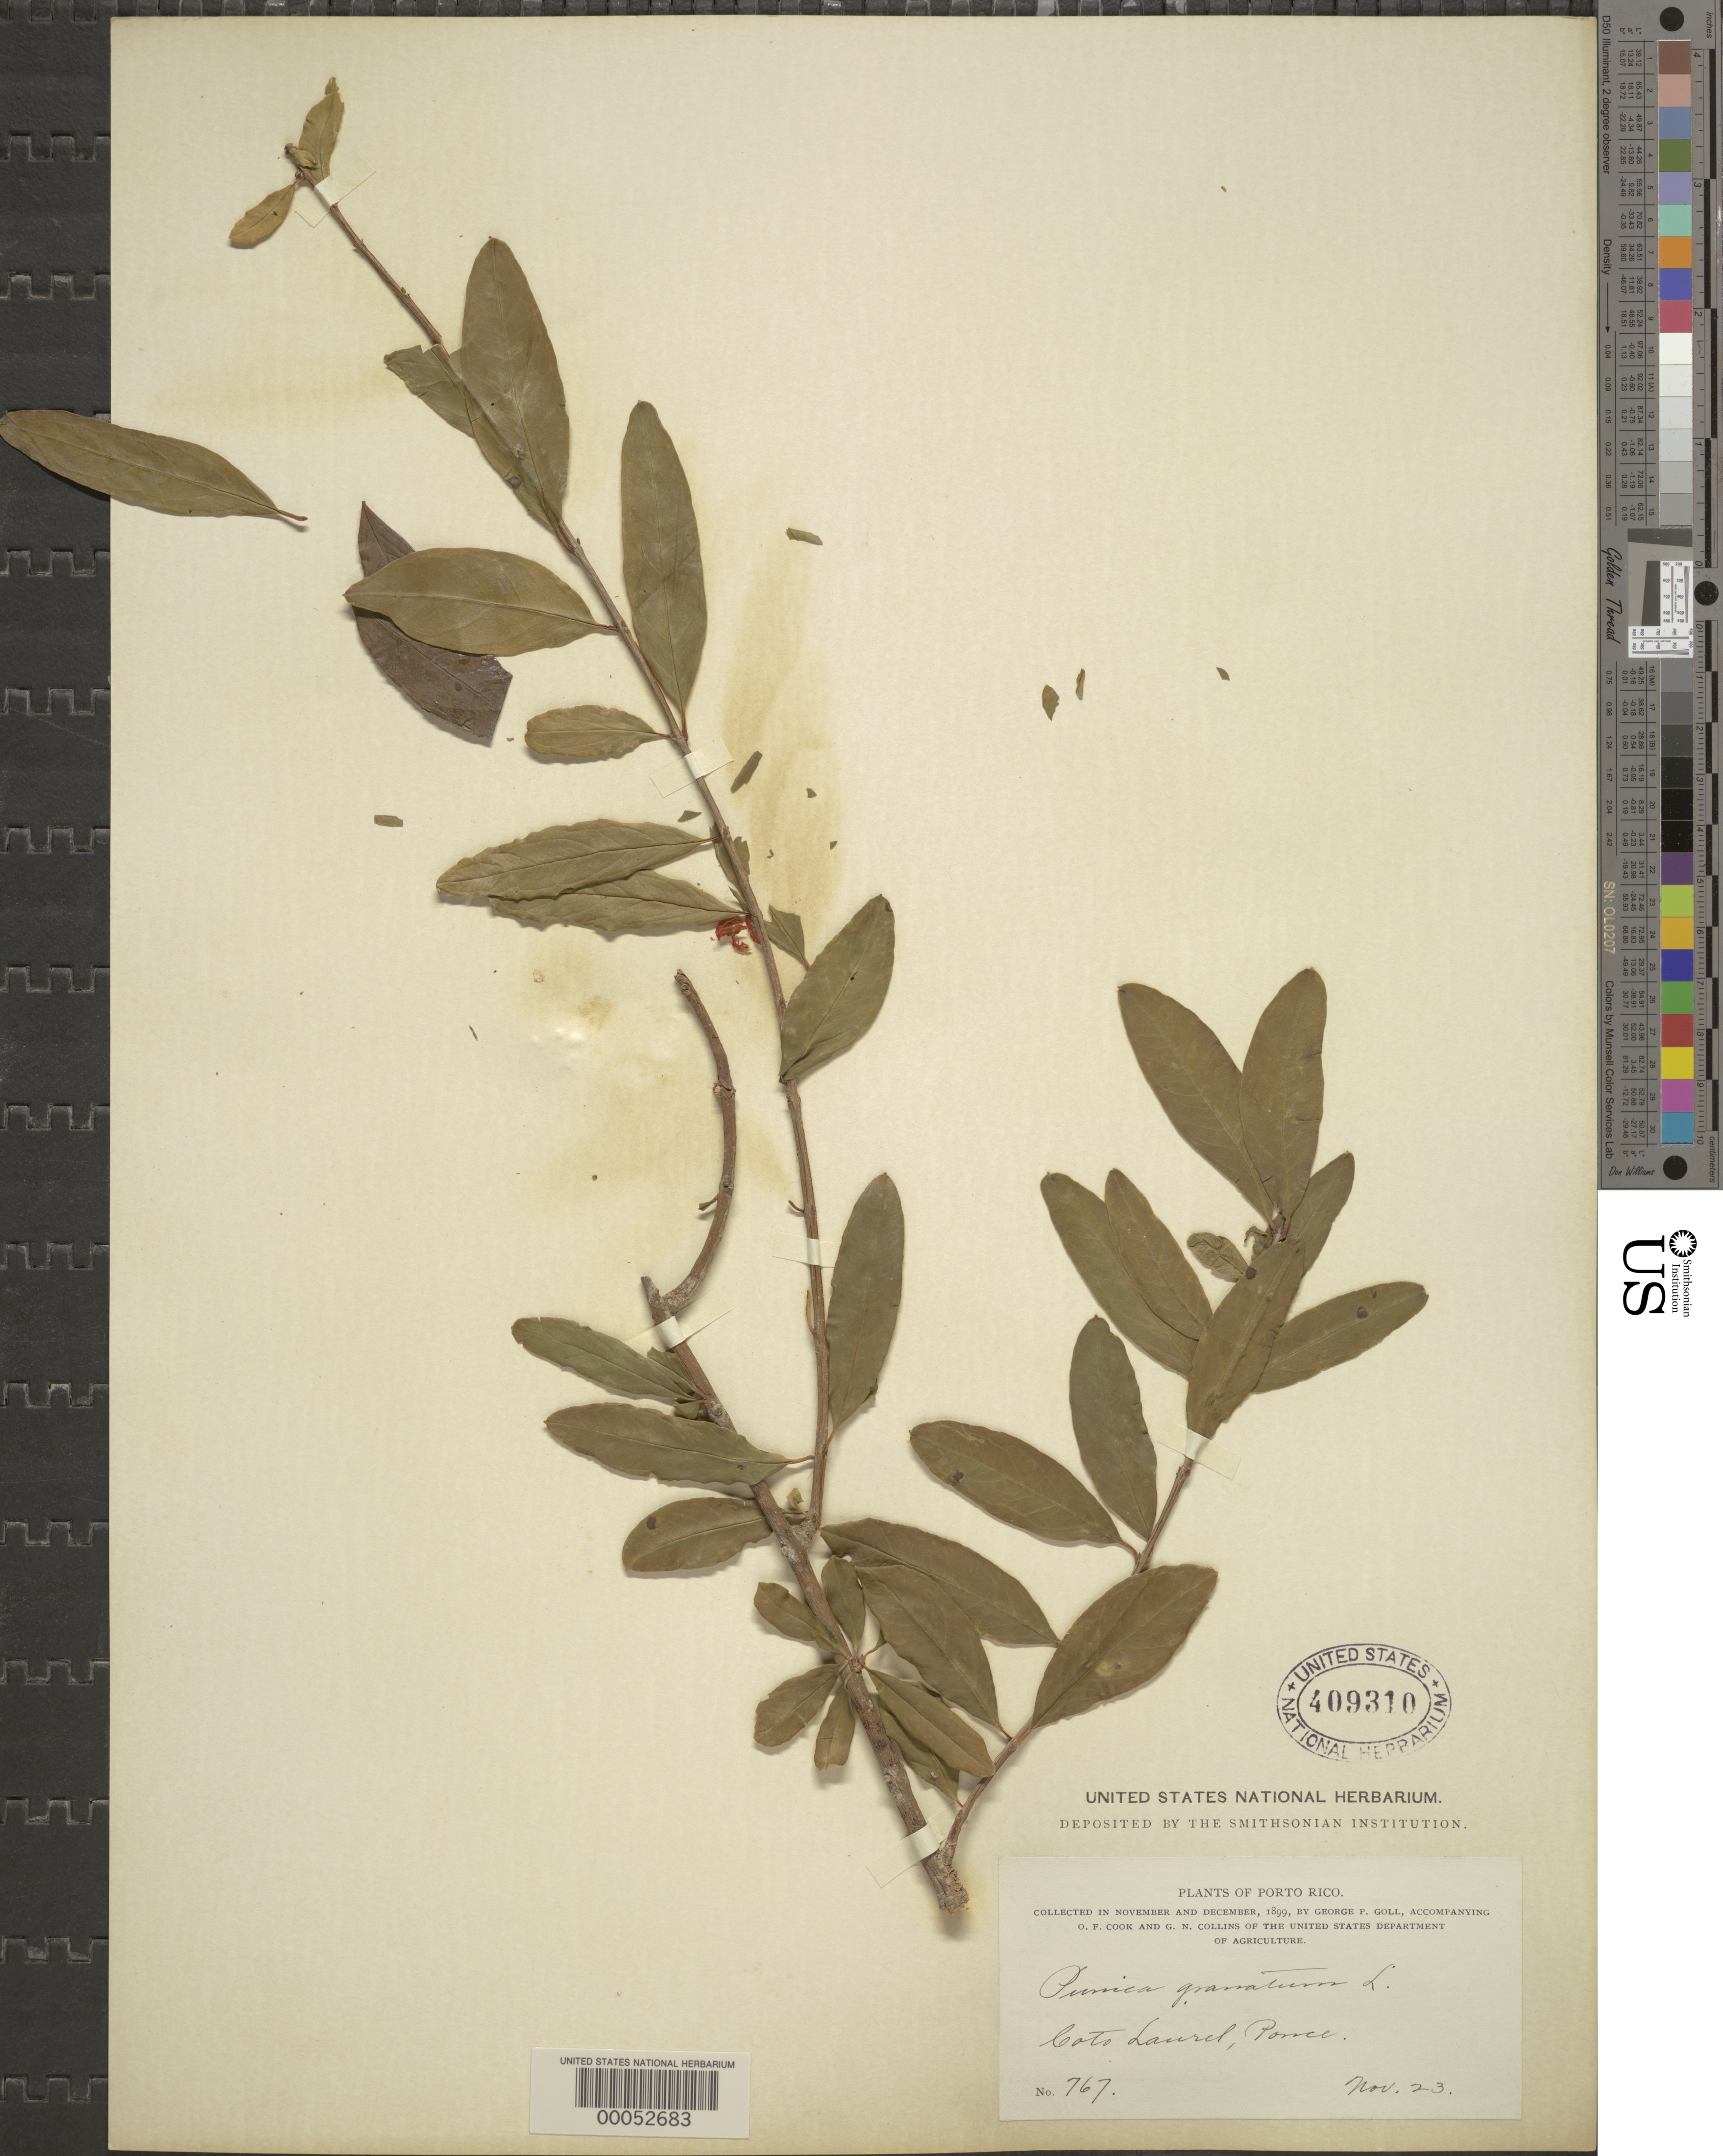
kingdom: Plantae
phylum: Tracheophyta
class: Magnoliopsida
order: Myrtales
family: Lythraceae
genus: Punica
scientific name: Punica granatum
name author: L.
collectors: G. Goll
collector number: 767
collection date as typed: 23 Nov 1899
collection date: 1899-11-23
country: Puerto Rico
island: Greater Antilles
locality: Sierra de Naguabo ad Rio Blanco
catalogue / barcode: US 409310